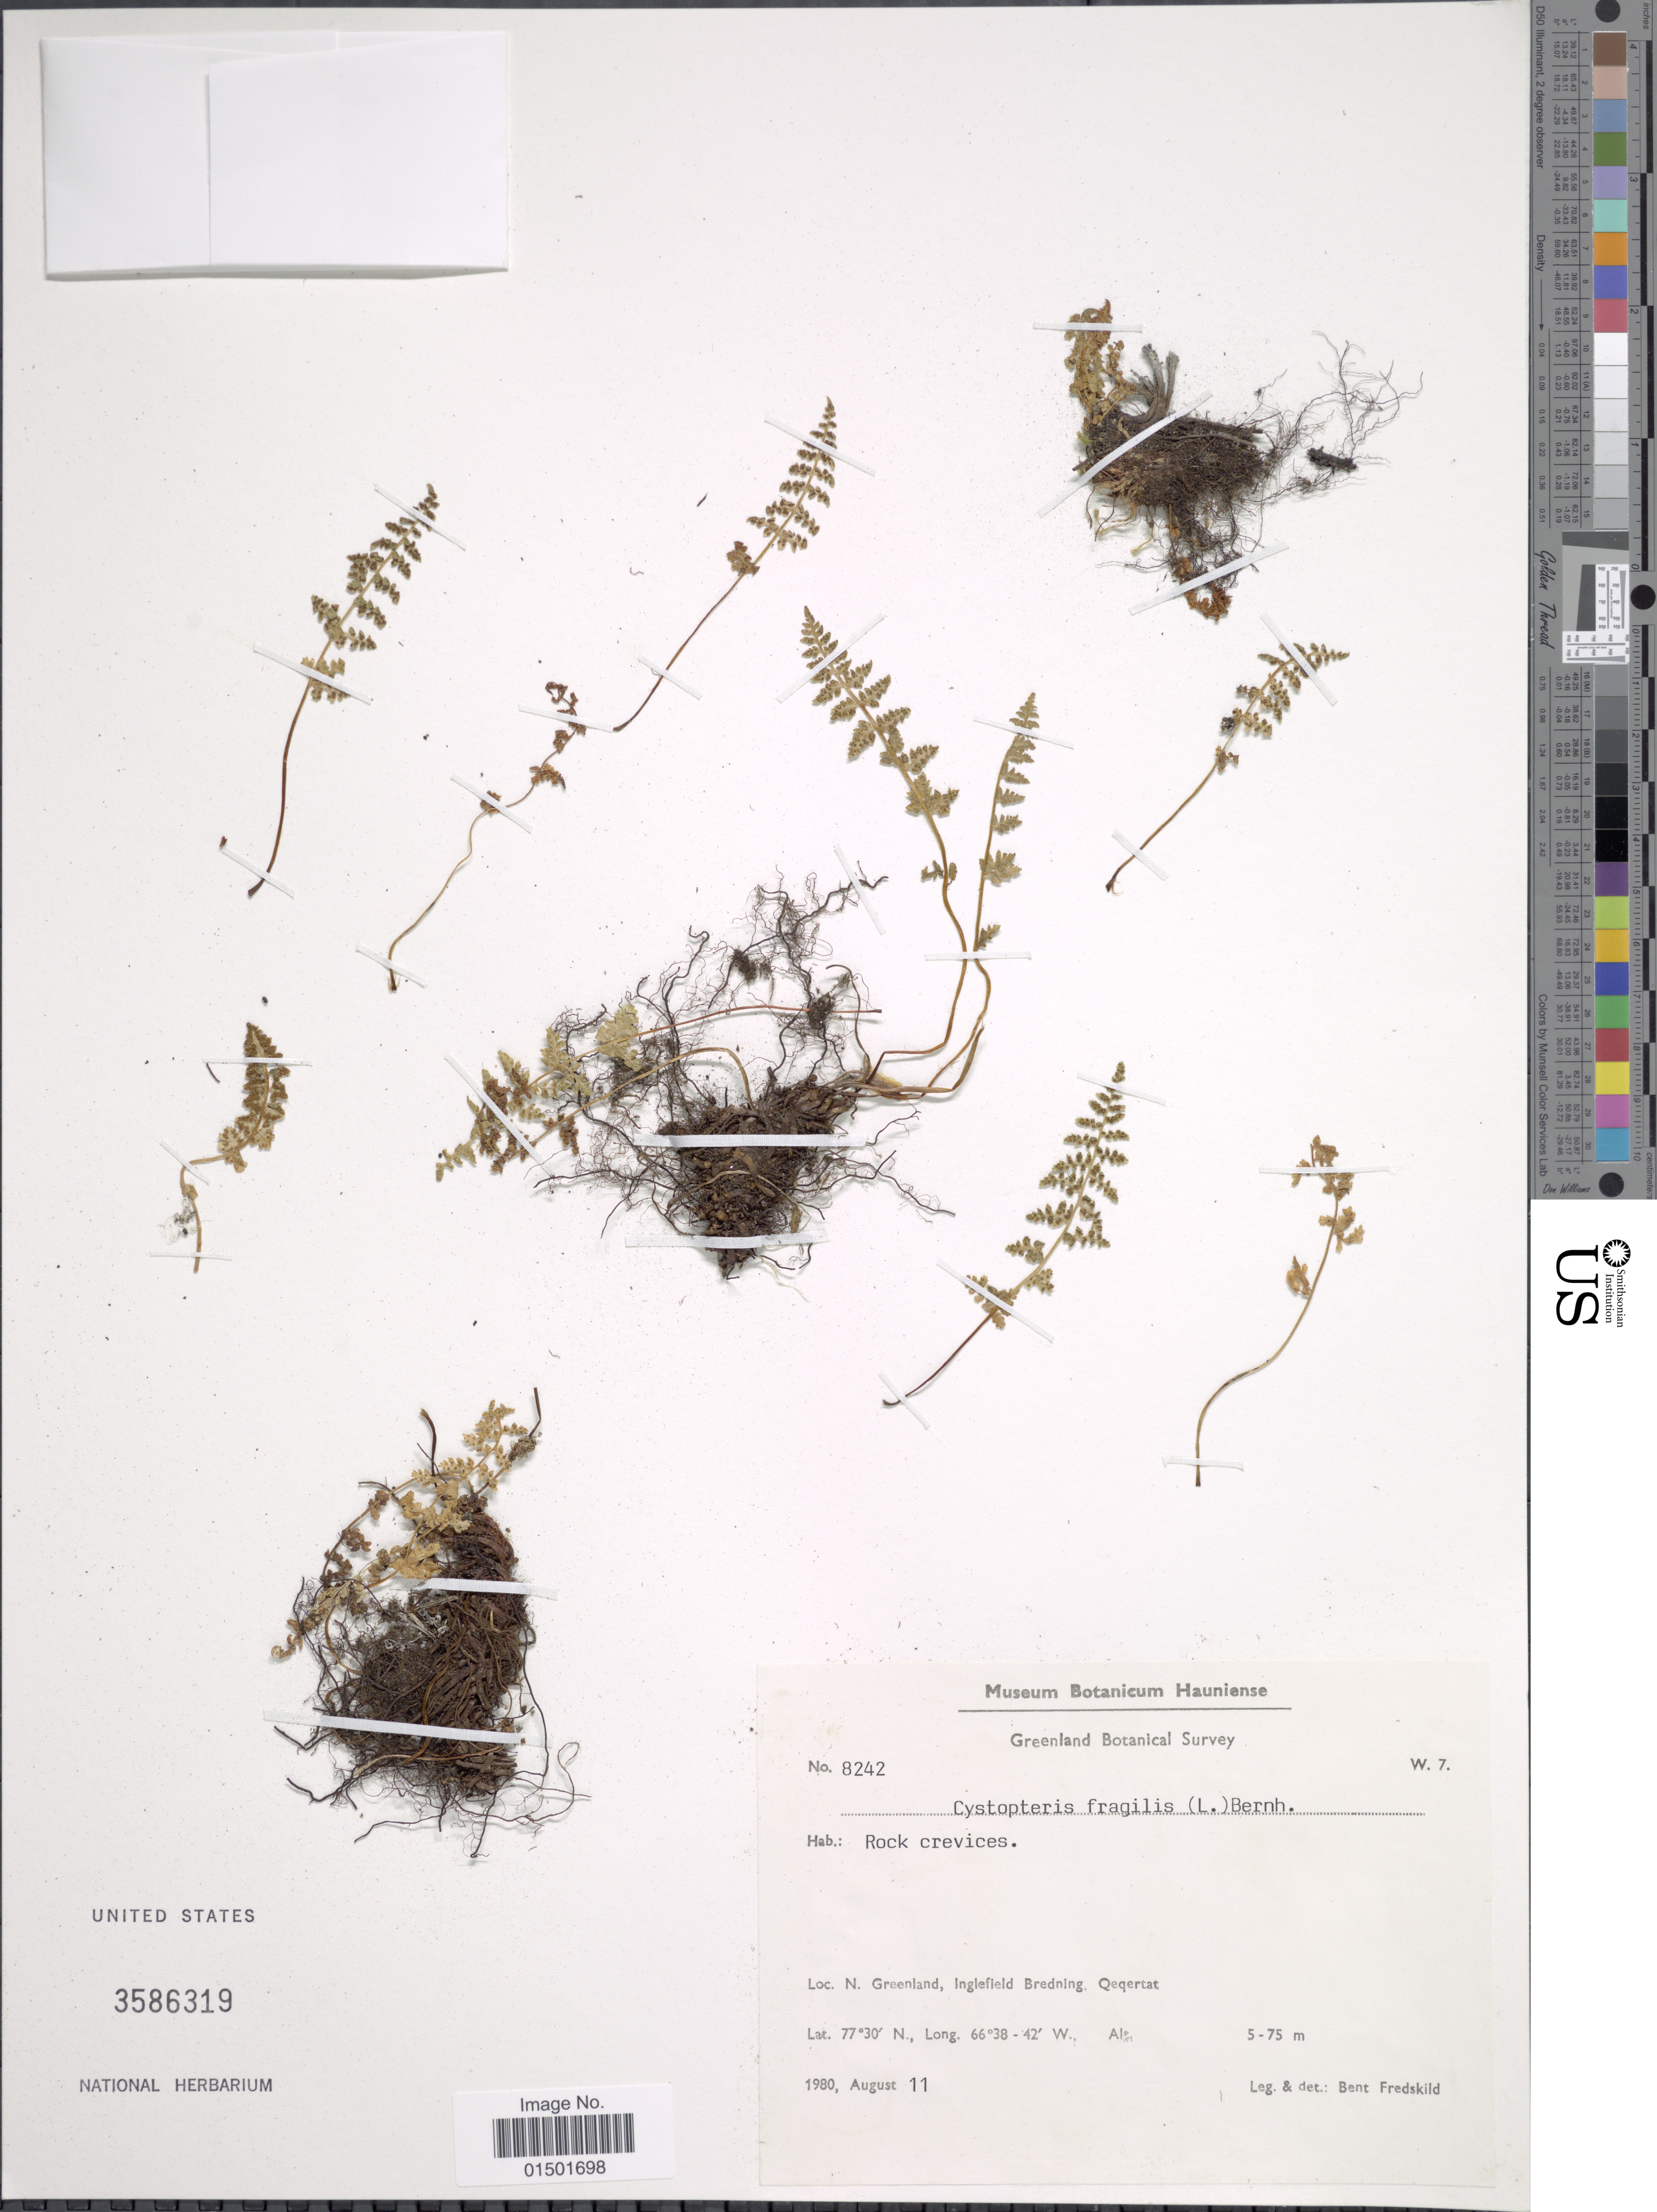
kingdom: Plantae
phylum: Tracheophyta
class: Polypodiopsida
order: Polypodiales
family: Cystopteridaceae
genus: Cystopteris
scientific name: Cystopteris fragilis var. fragilis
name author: (L.) Bernh.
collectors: B. Fredskild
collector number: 8242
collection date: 1980-08-11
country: Greenland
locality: N. Greenland, Inglefield Bredning, Qeqertat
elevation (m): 5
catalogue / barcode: US 3586319